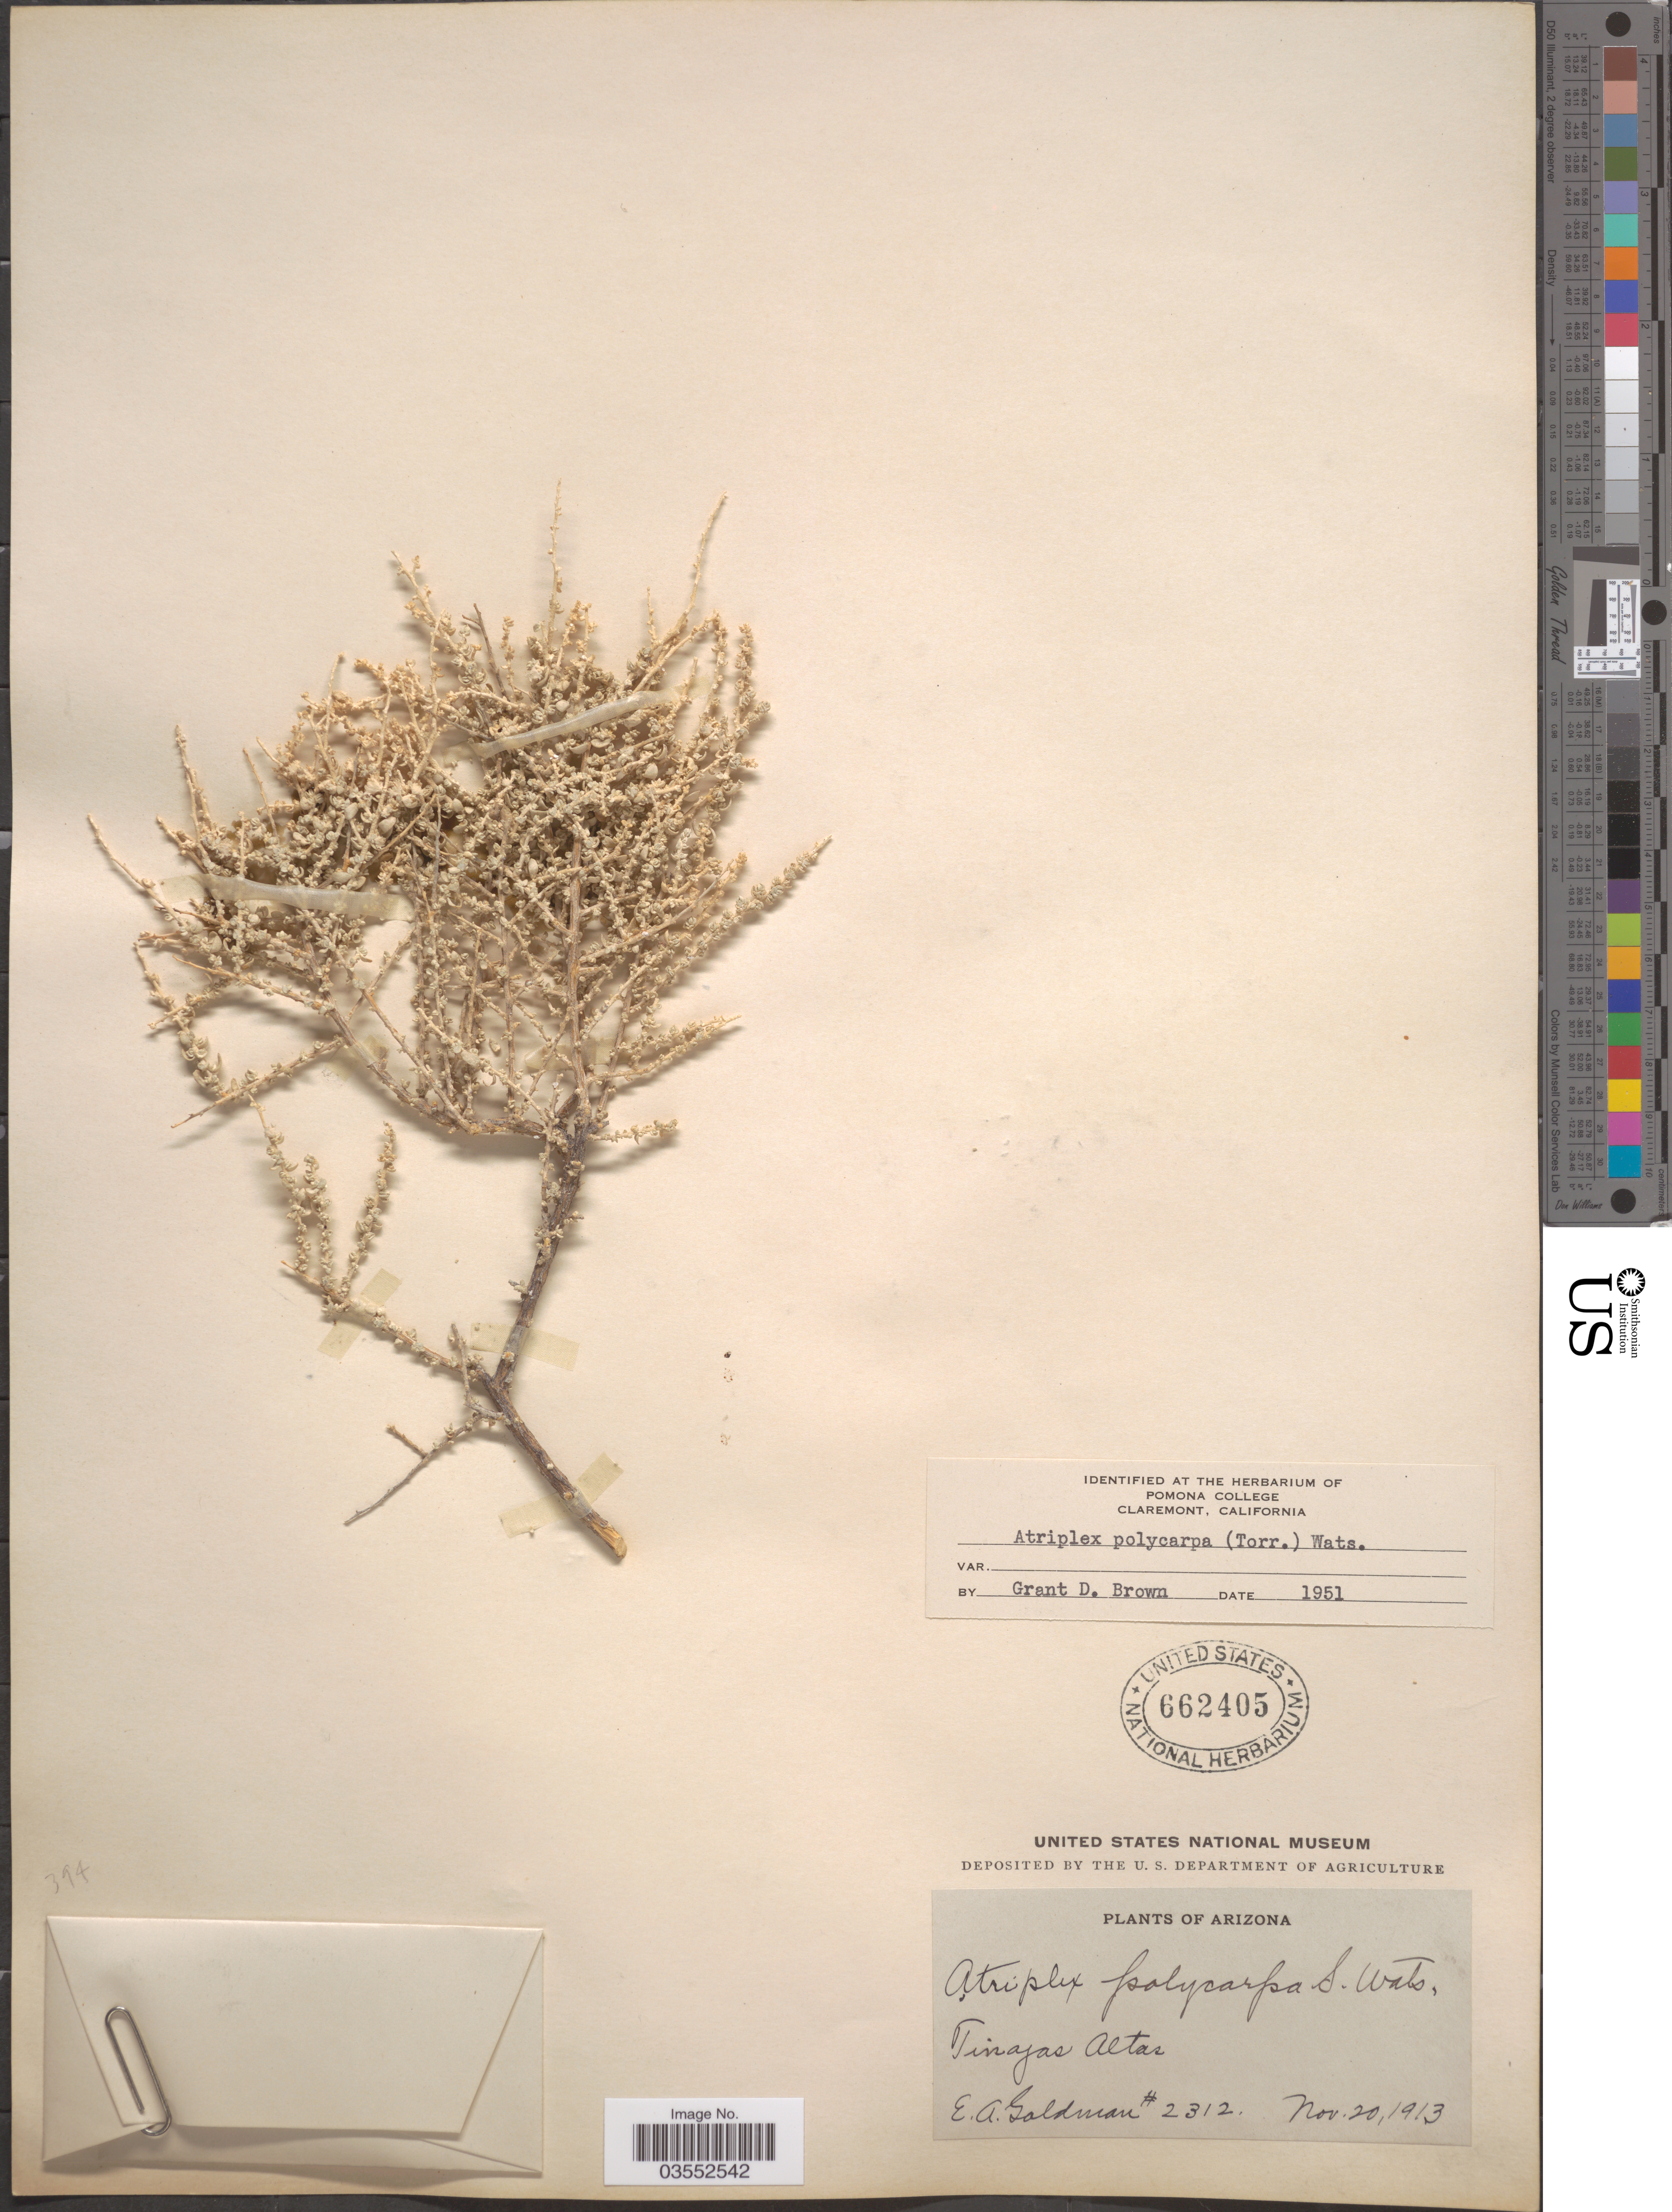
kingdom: Plantae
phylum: Tracheophyta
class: Magnoliopsida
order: Caryophyllales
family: Amaranthaceae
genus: Atriplex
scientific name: Atriplex polycarpa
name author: (Torr.) S. Watson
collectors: E. A. Goldman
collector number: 2312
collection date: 1913-11-20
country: United States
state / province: Arizona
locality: Tinajas Altas.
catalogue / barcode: US 662405